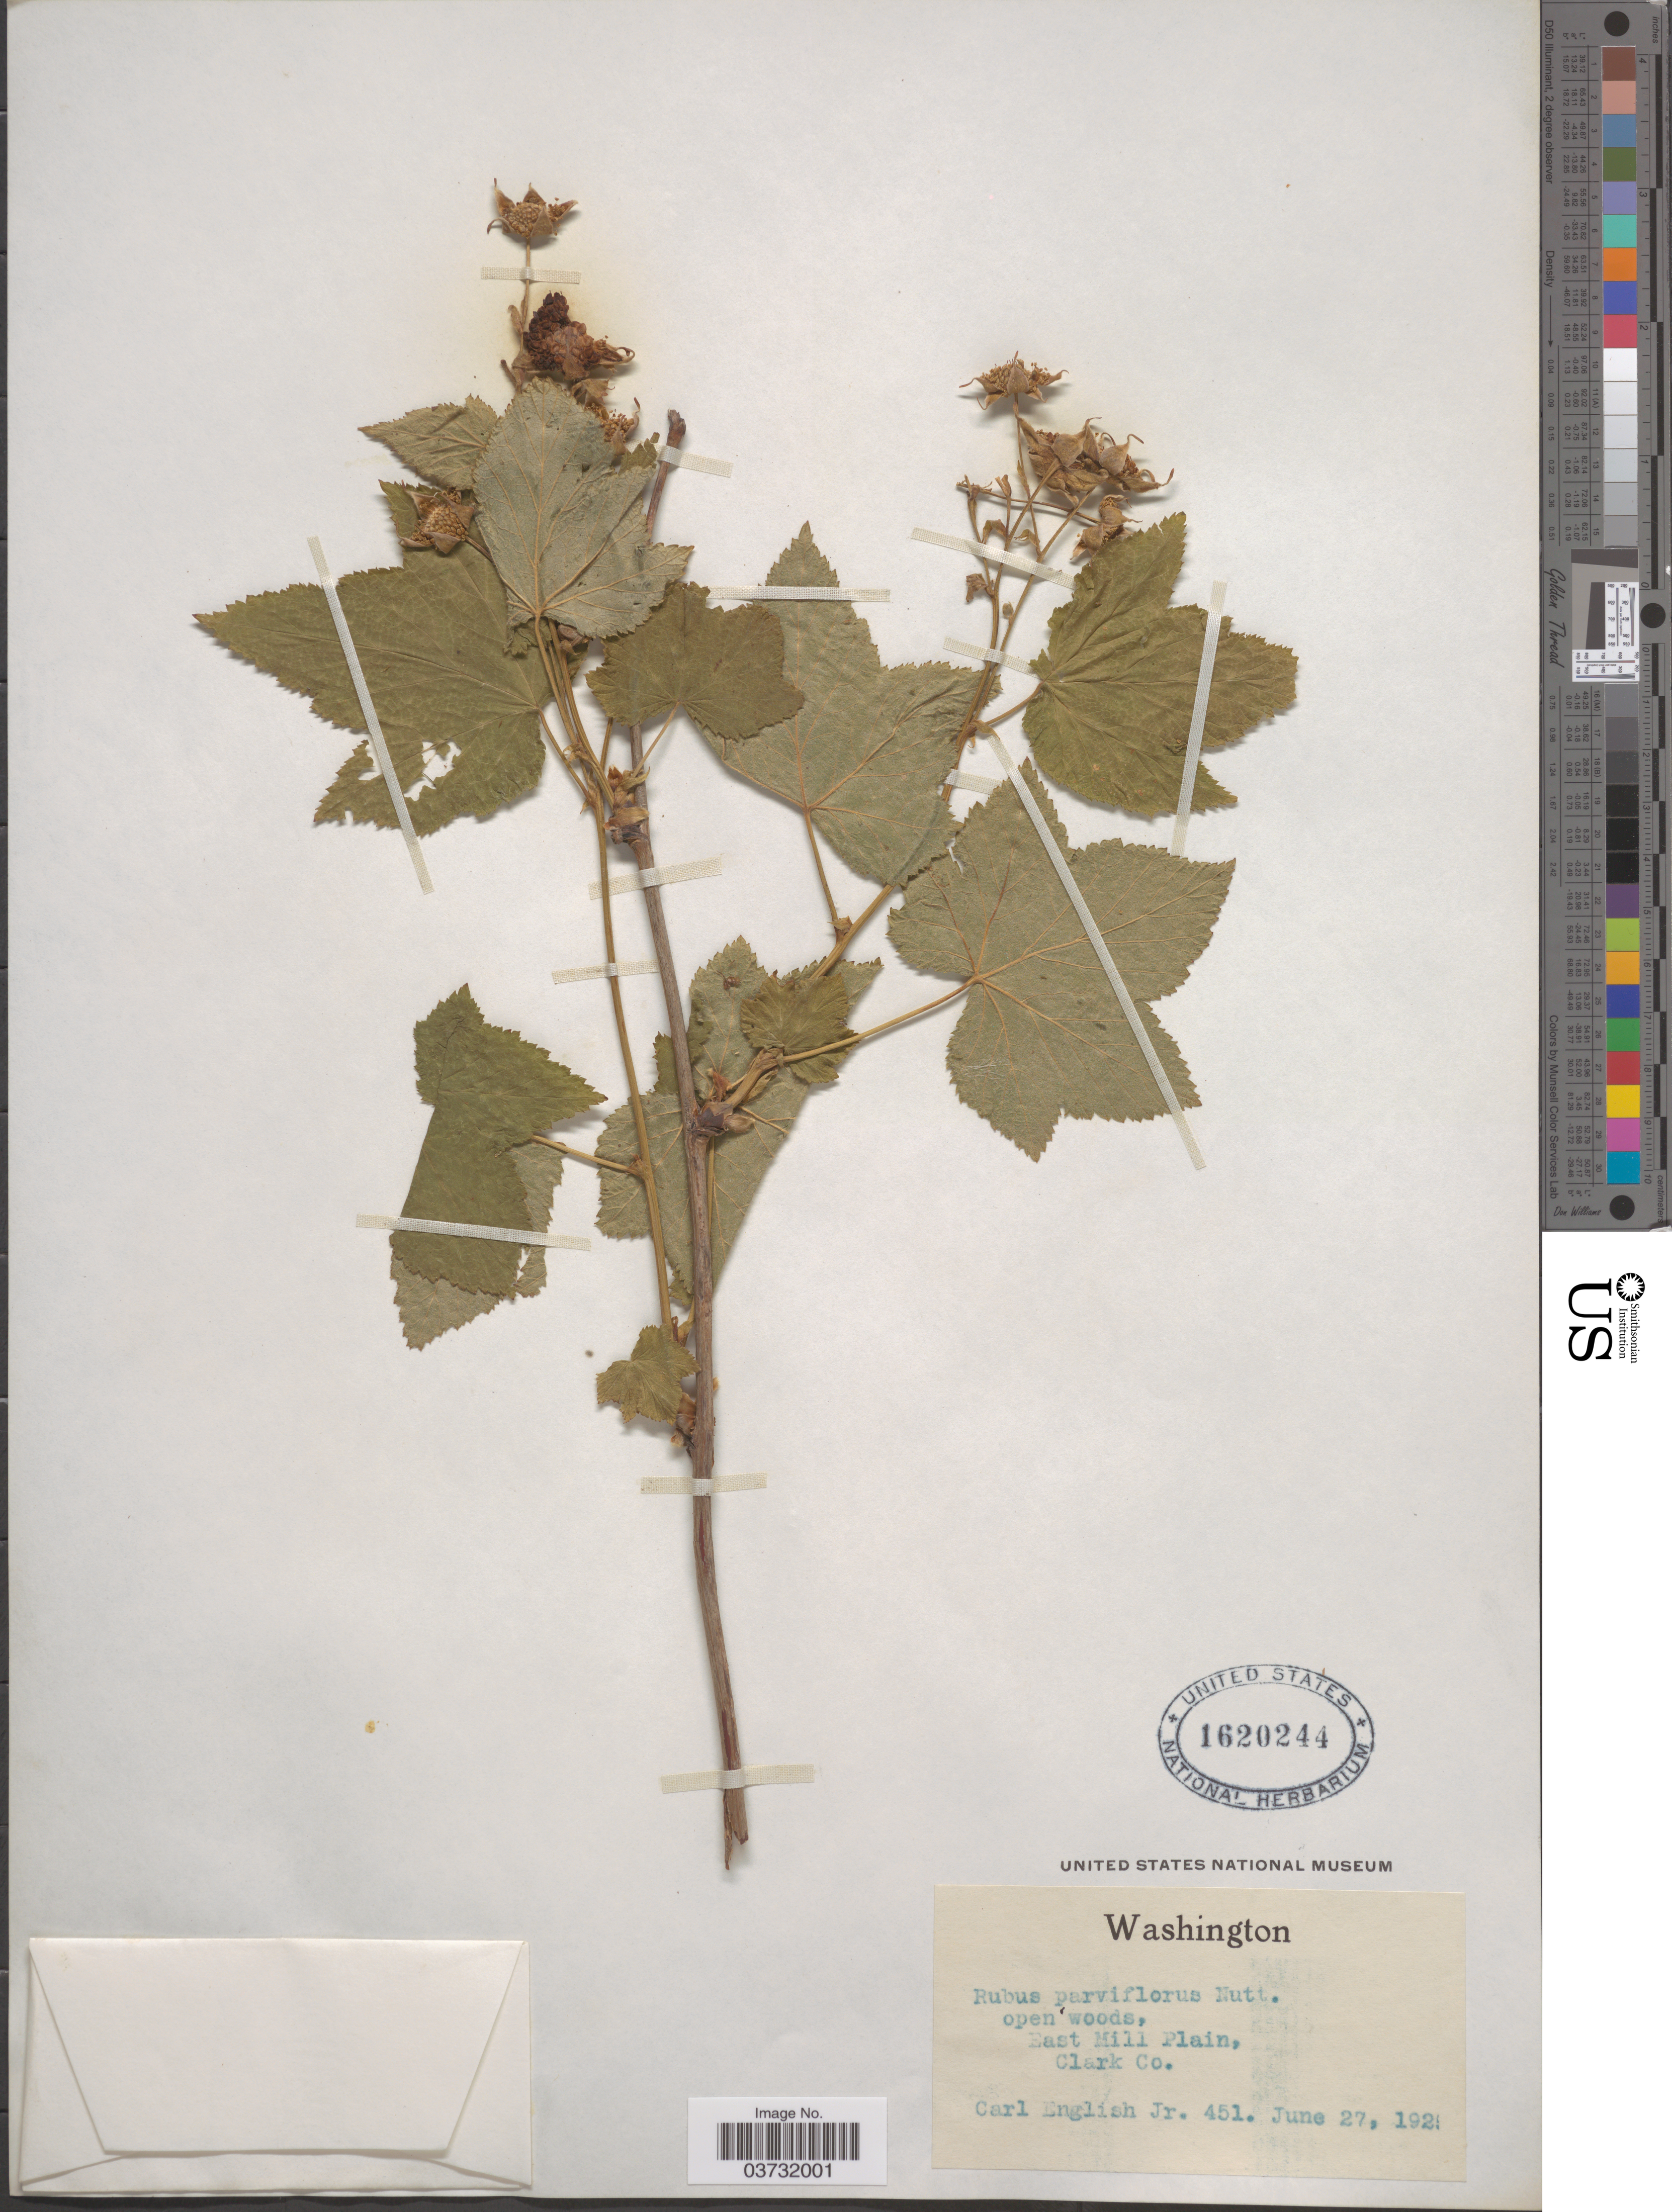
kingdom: Plantae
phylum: Tracheophyta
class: Magnoliopsida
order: Rosales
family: Rosaceae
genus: Rubus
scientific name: Rubus parviflorus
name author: Nutt.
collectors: C. English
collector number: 451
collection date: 1925-06-27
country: United States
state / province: Washington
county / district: Clark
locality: East Mill Plain, Clark Co.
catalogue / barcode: US 1620244